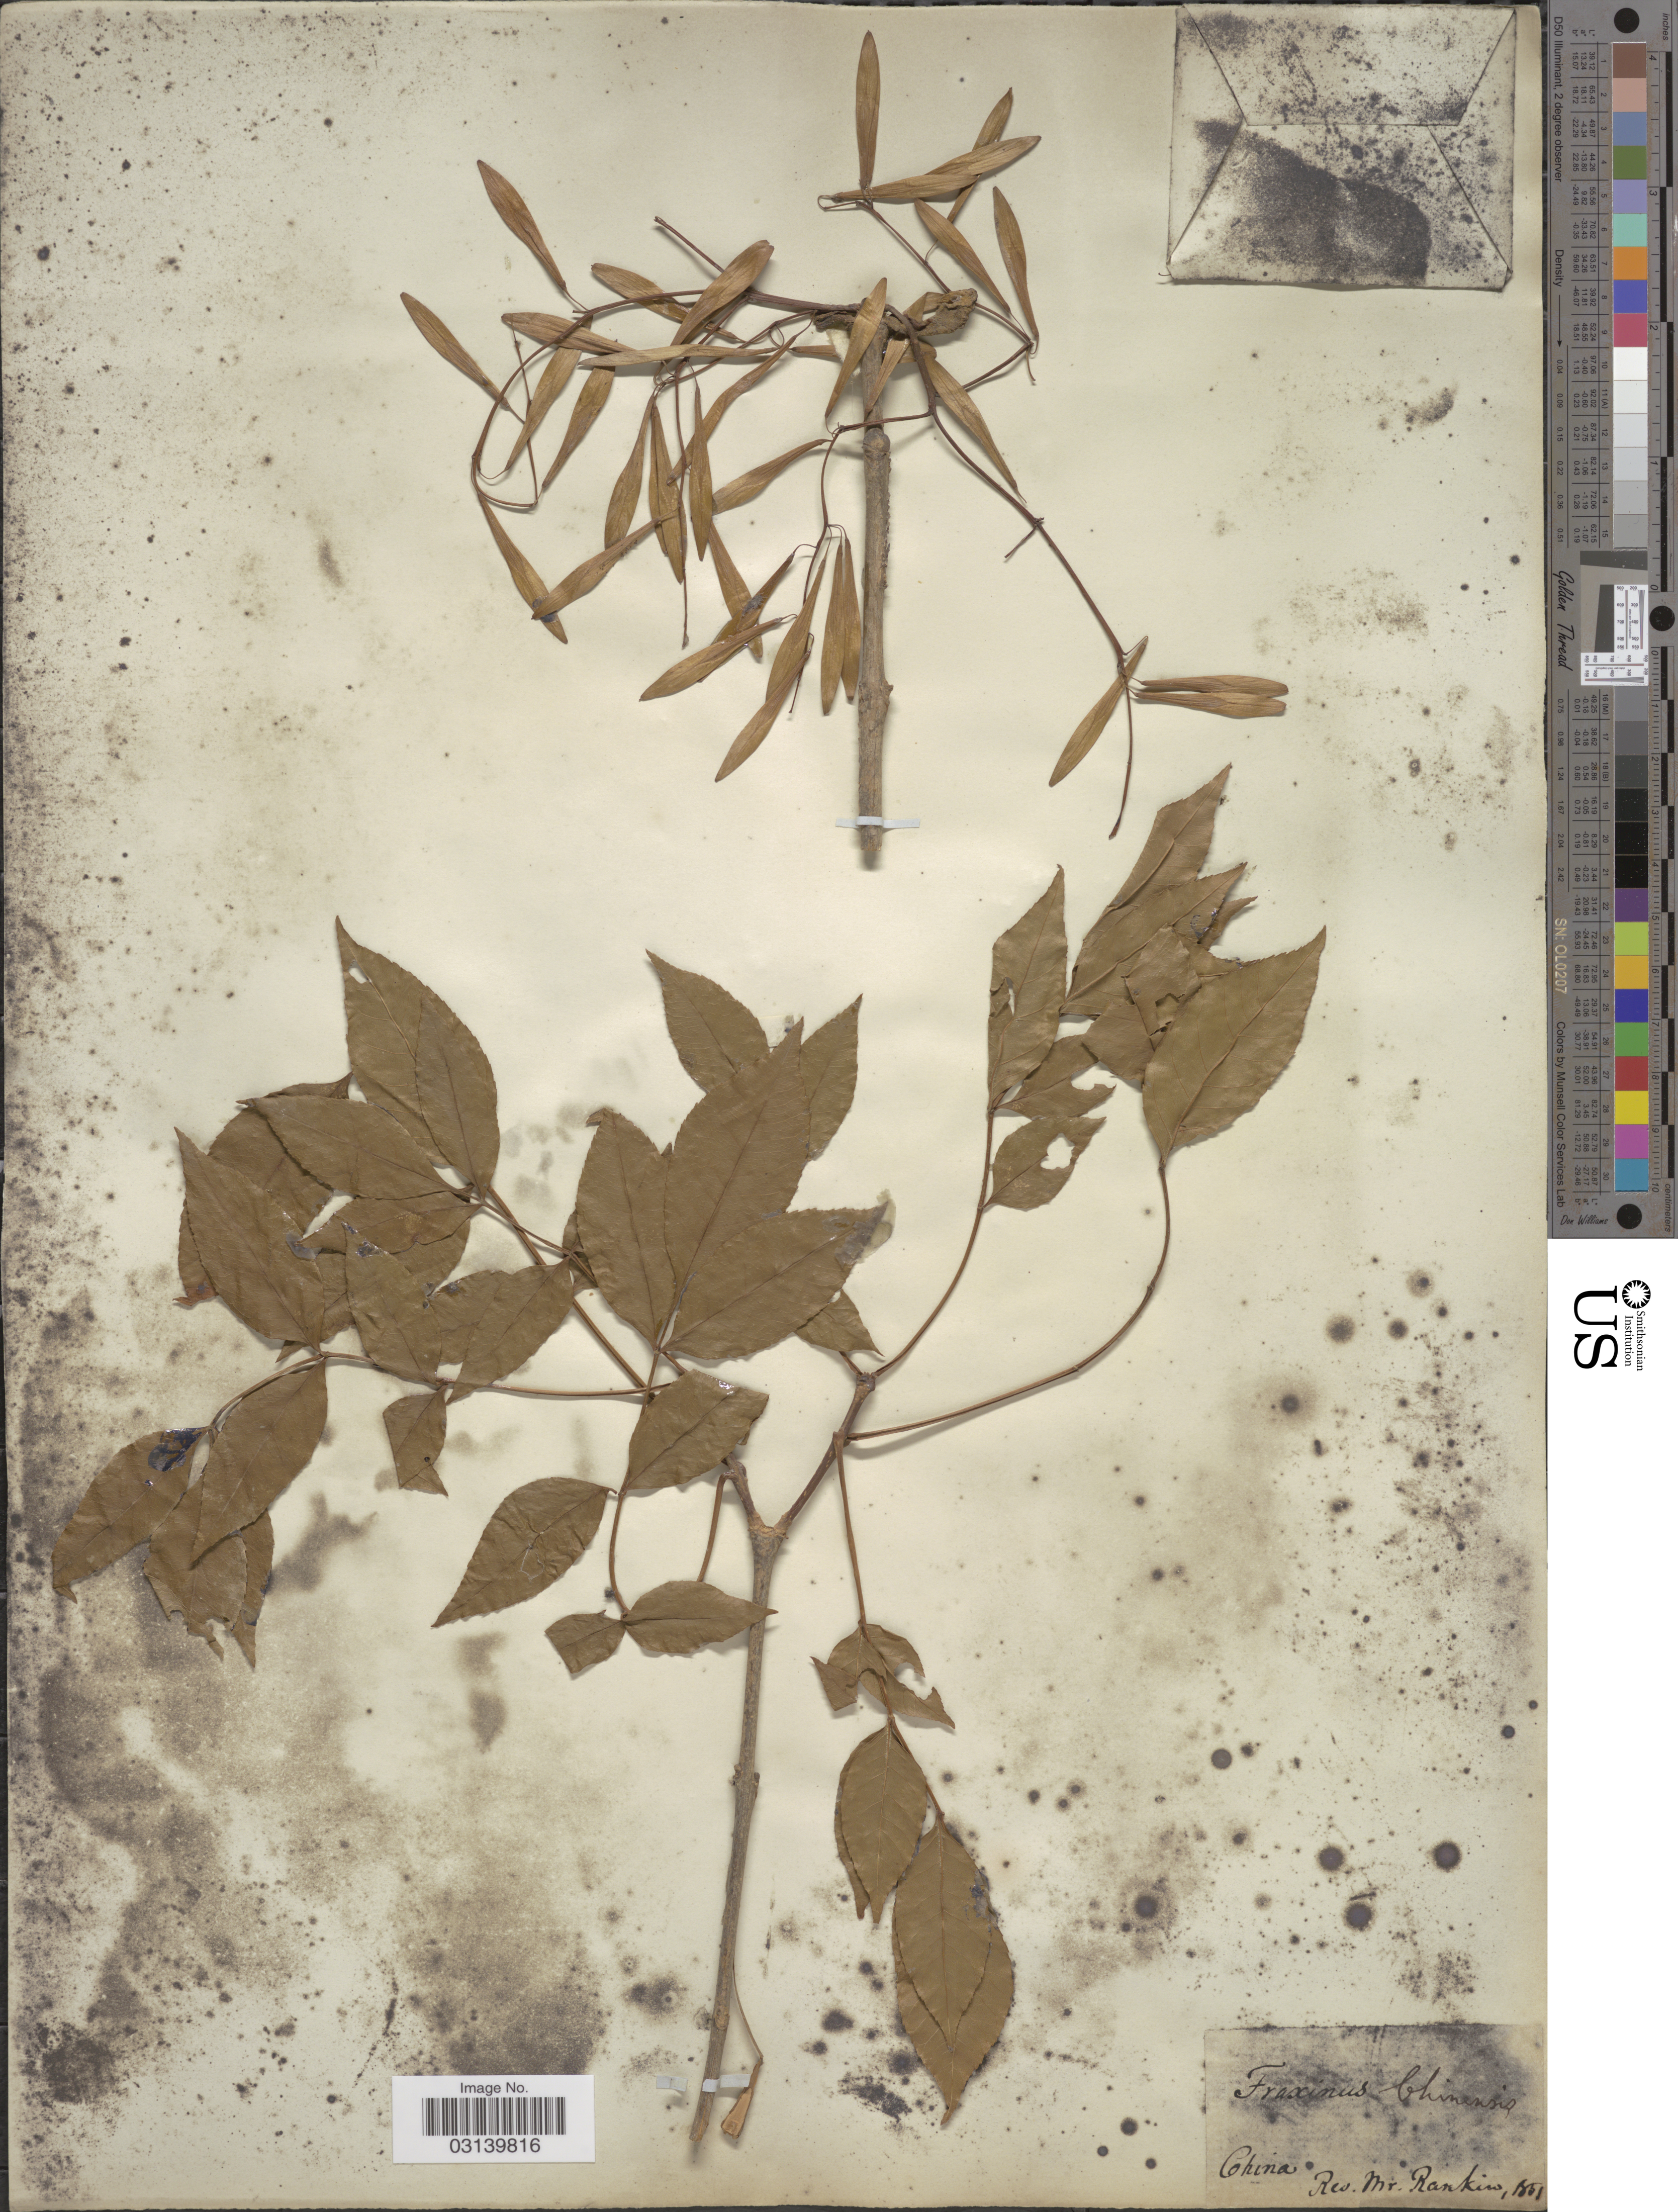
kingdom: Plantae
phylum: Tracheophyta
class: Magnoliopsida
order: Lamiales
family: Oleaceae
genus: Fraxinus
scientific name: Fraxinus chinensis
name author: Roxb.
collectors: M. Rankino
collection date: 1851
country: China